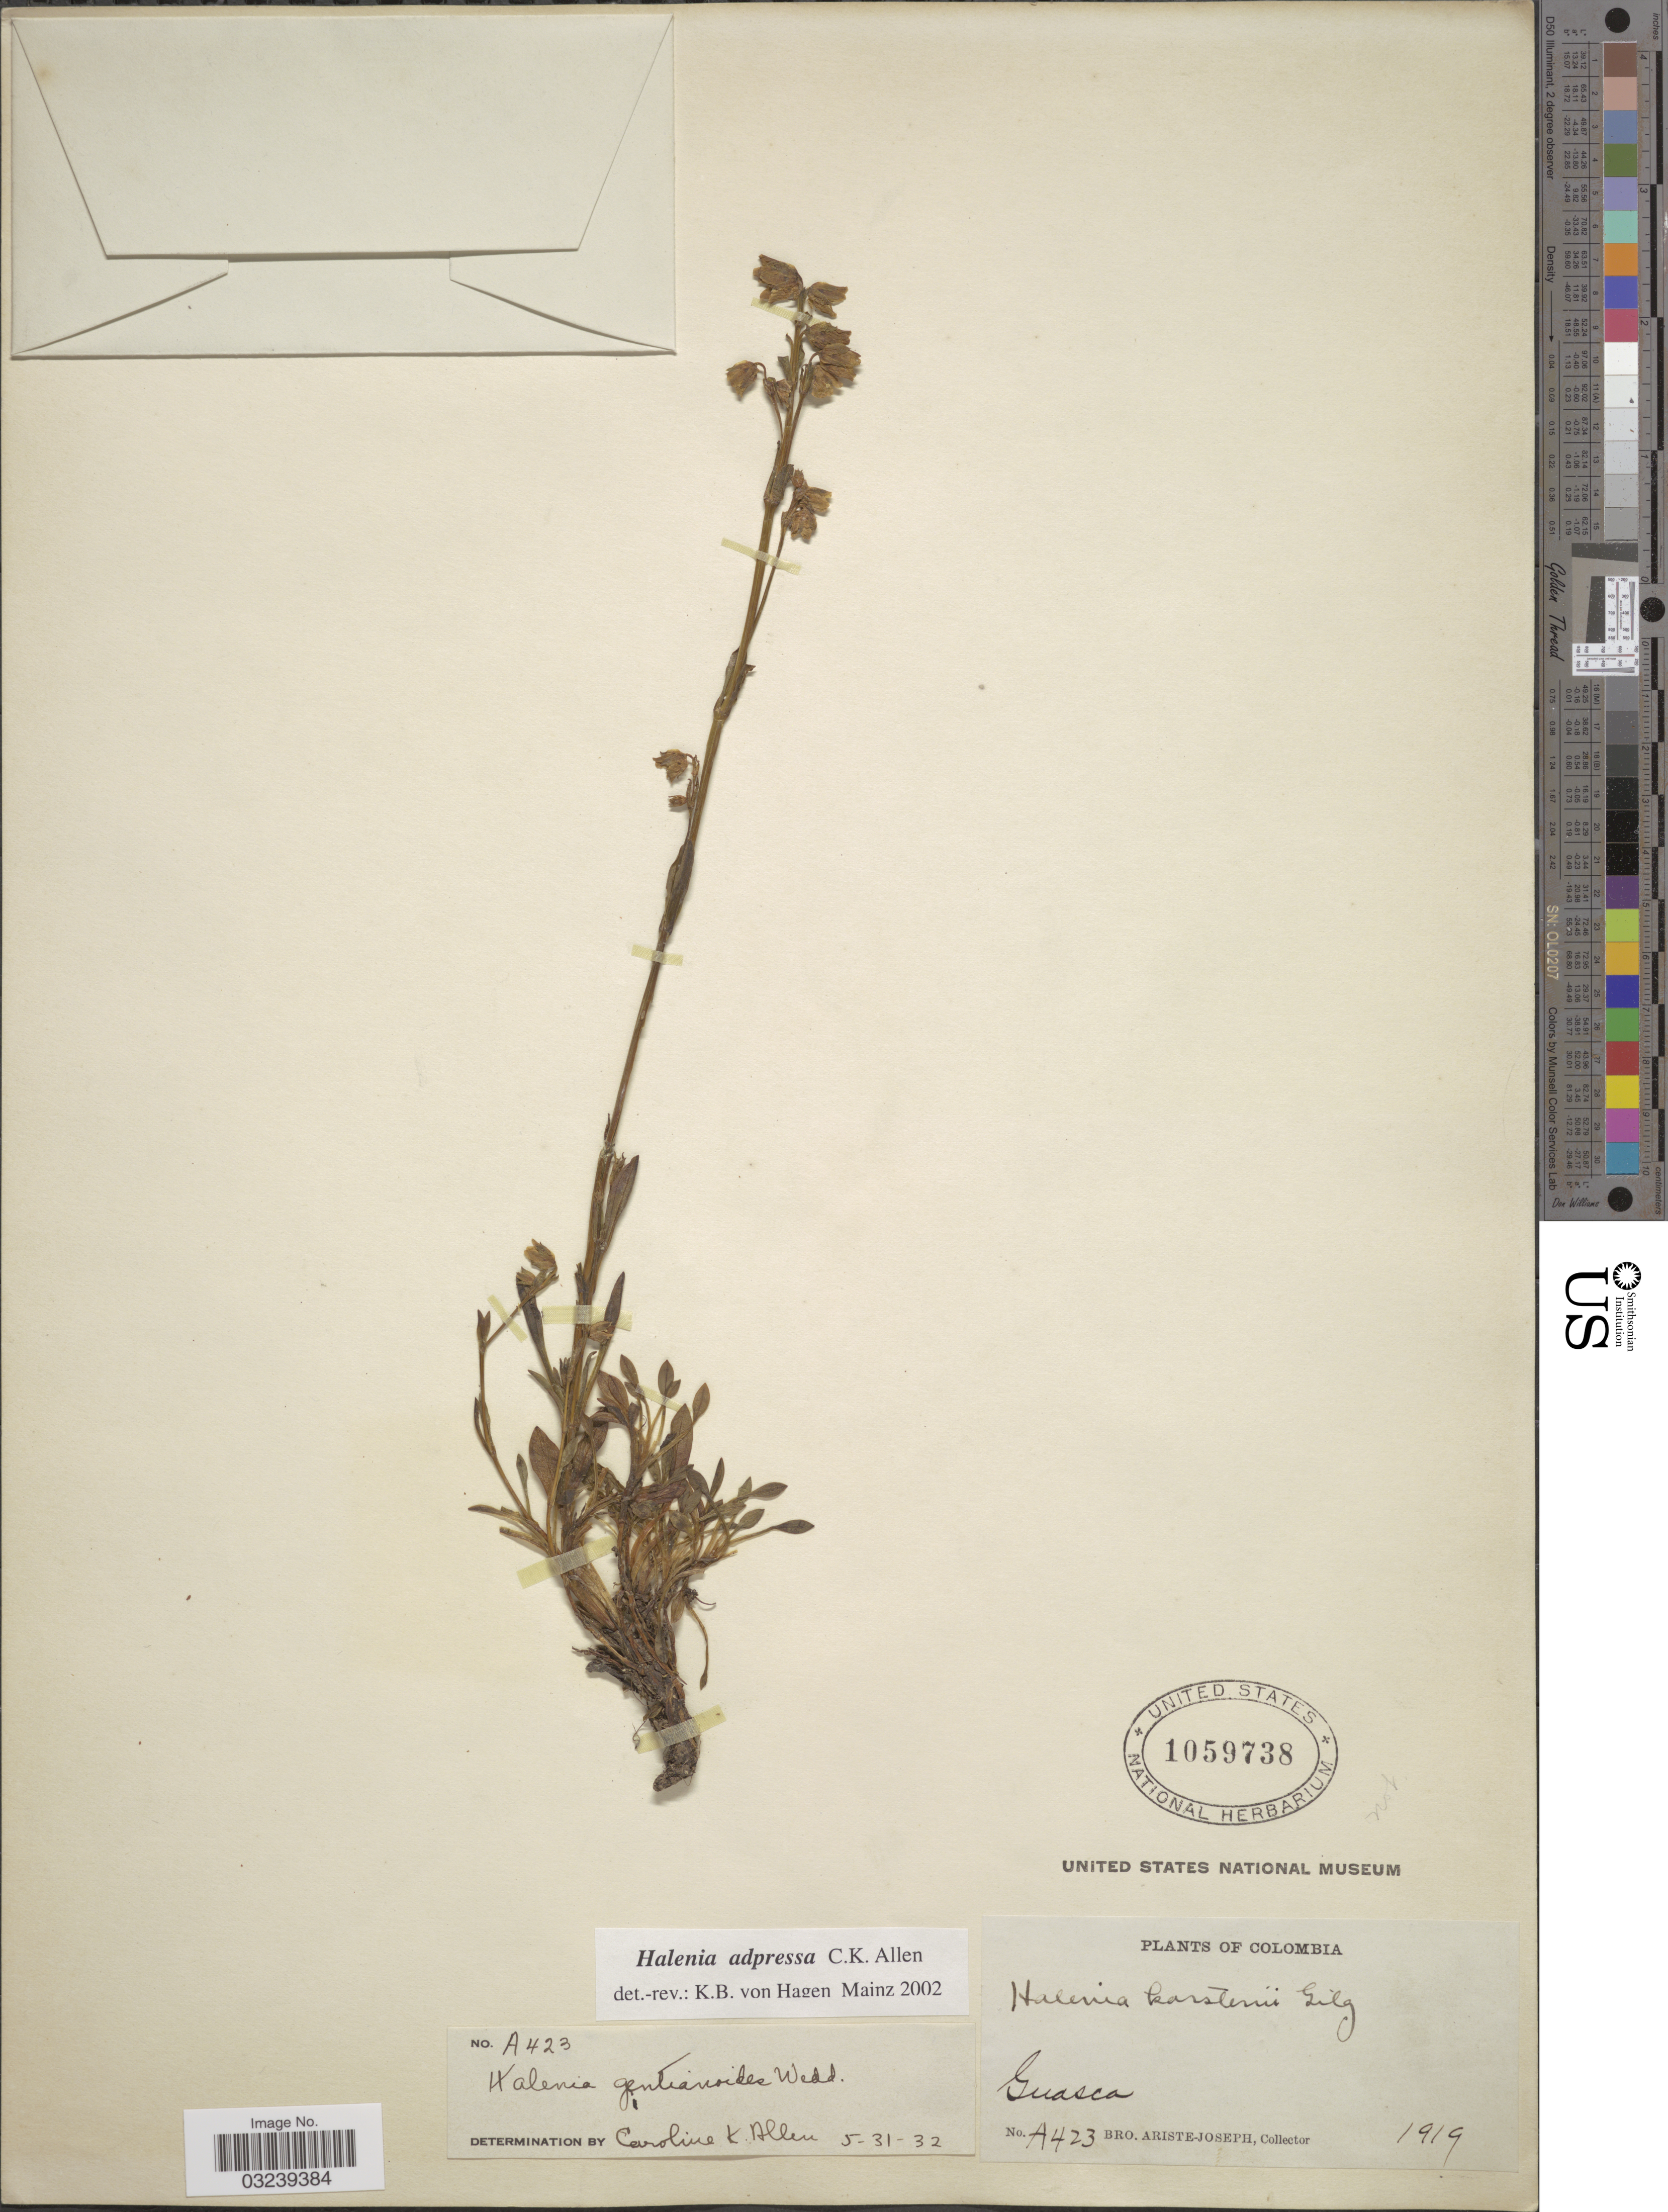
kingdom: Plantae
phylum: Tracheophyta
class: Magnoliopsida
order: Gentianales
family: Gentianaceae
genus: Halenia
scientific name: Halenia adpressa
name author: C.K. Allen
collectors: Bro. Ariste-Joseph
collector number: A423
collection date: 1919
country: Colombia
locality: Guasca.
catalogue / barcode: US 1059738